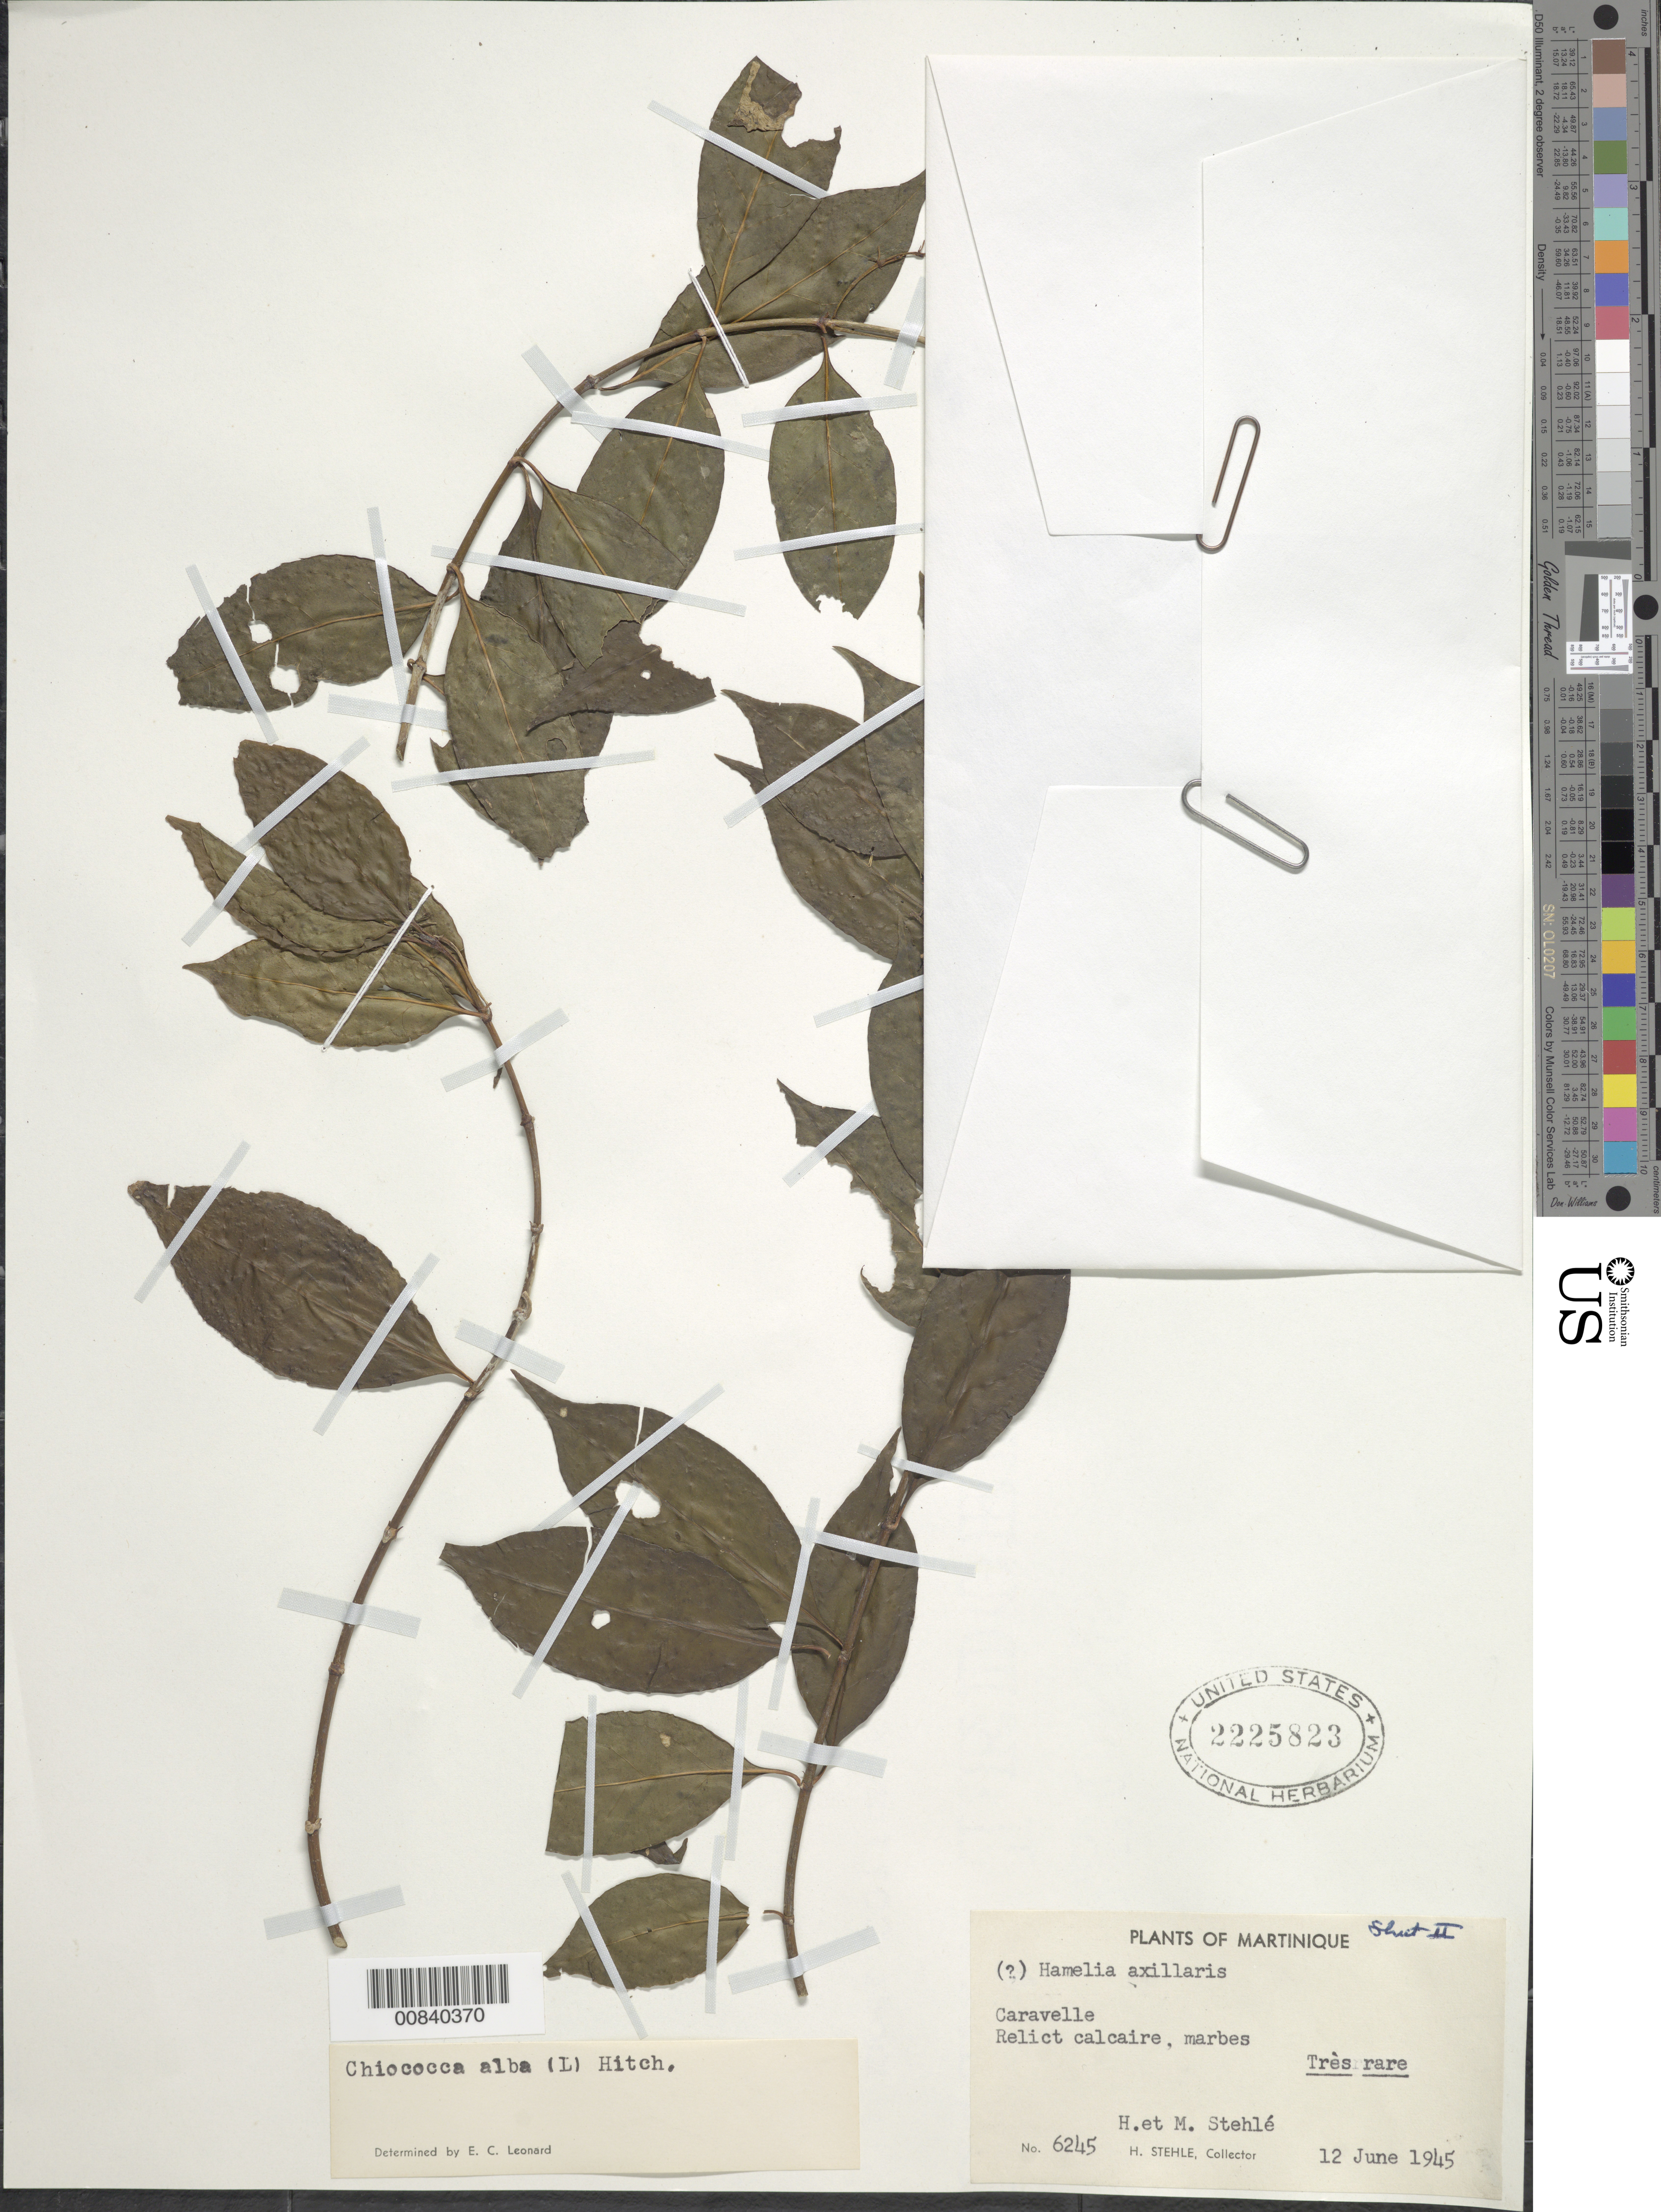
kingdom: Plantae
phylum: Tracheophyta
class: Magnoliopsida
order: Gentianales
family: Rubiaceae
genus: Chiococca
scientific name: Chiococca alba subsp. alba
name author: (L.) Hitchc.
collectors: H. Stehlé & M. Stehlé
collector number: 6245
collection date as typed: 12 Jun 1945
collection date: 1945-06-12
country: Martinique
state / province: La Trinité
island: Martinique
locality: Caravelle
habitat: Relect calcaire, marbes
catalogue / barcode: US 2225823